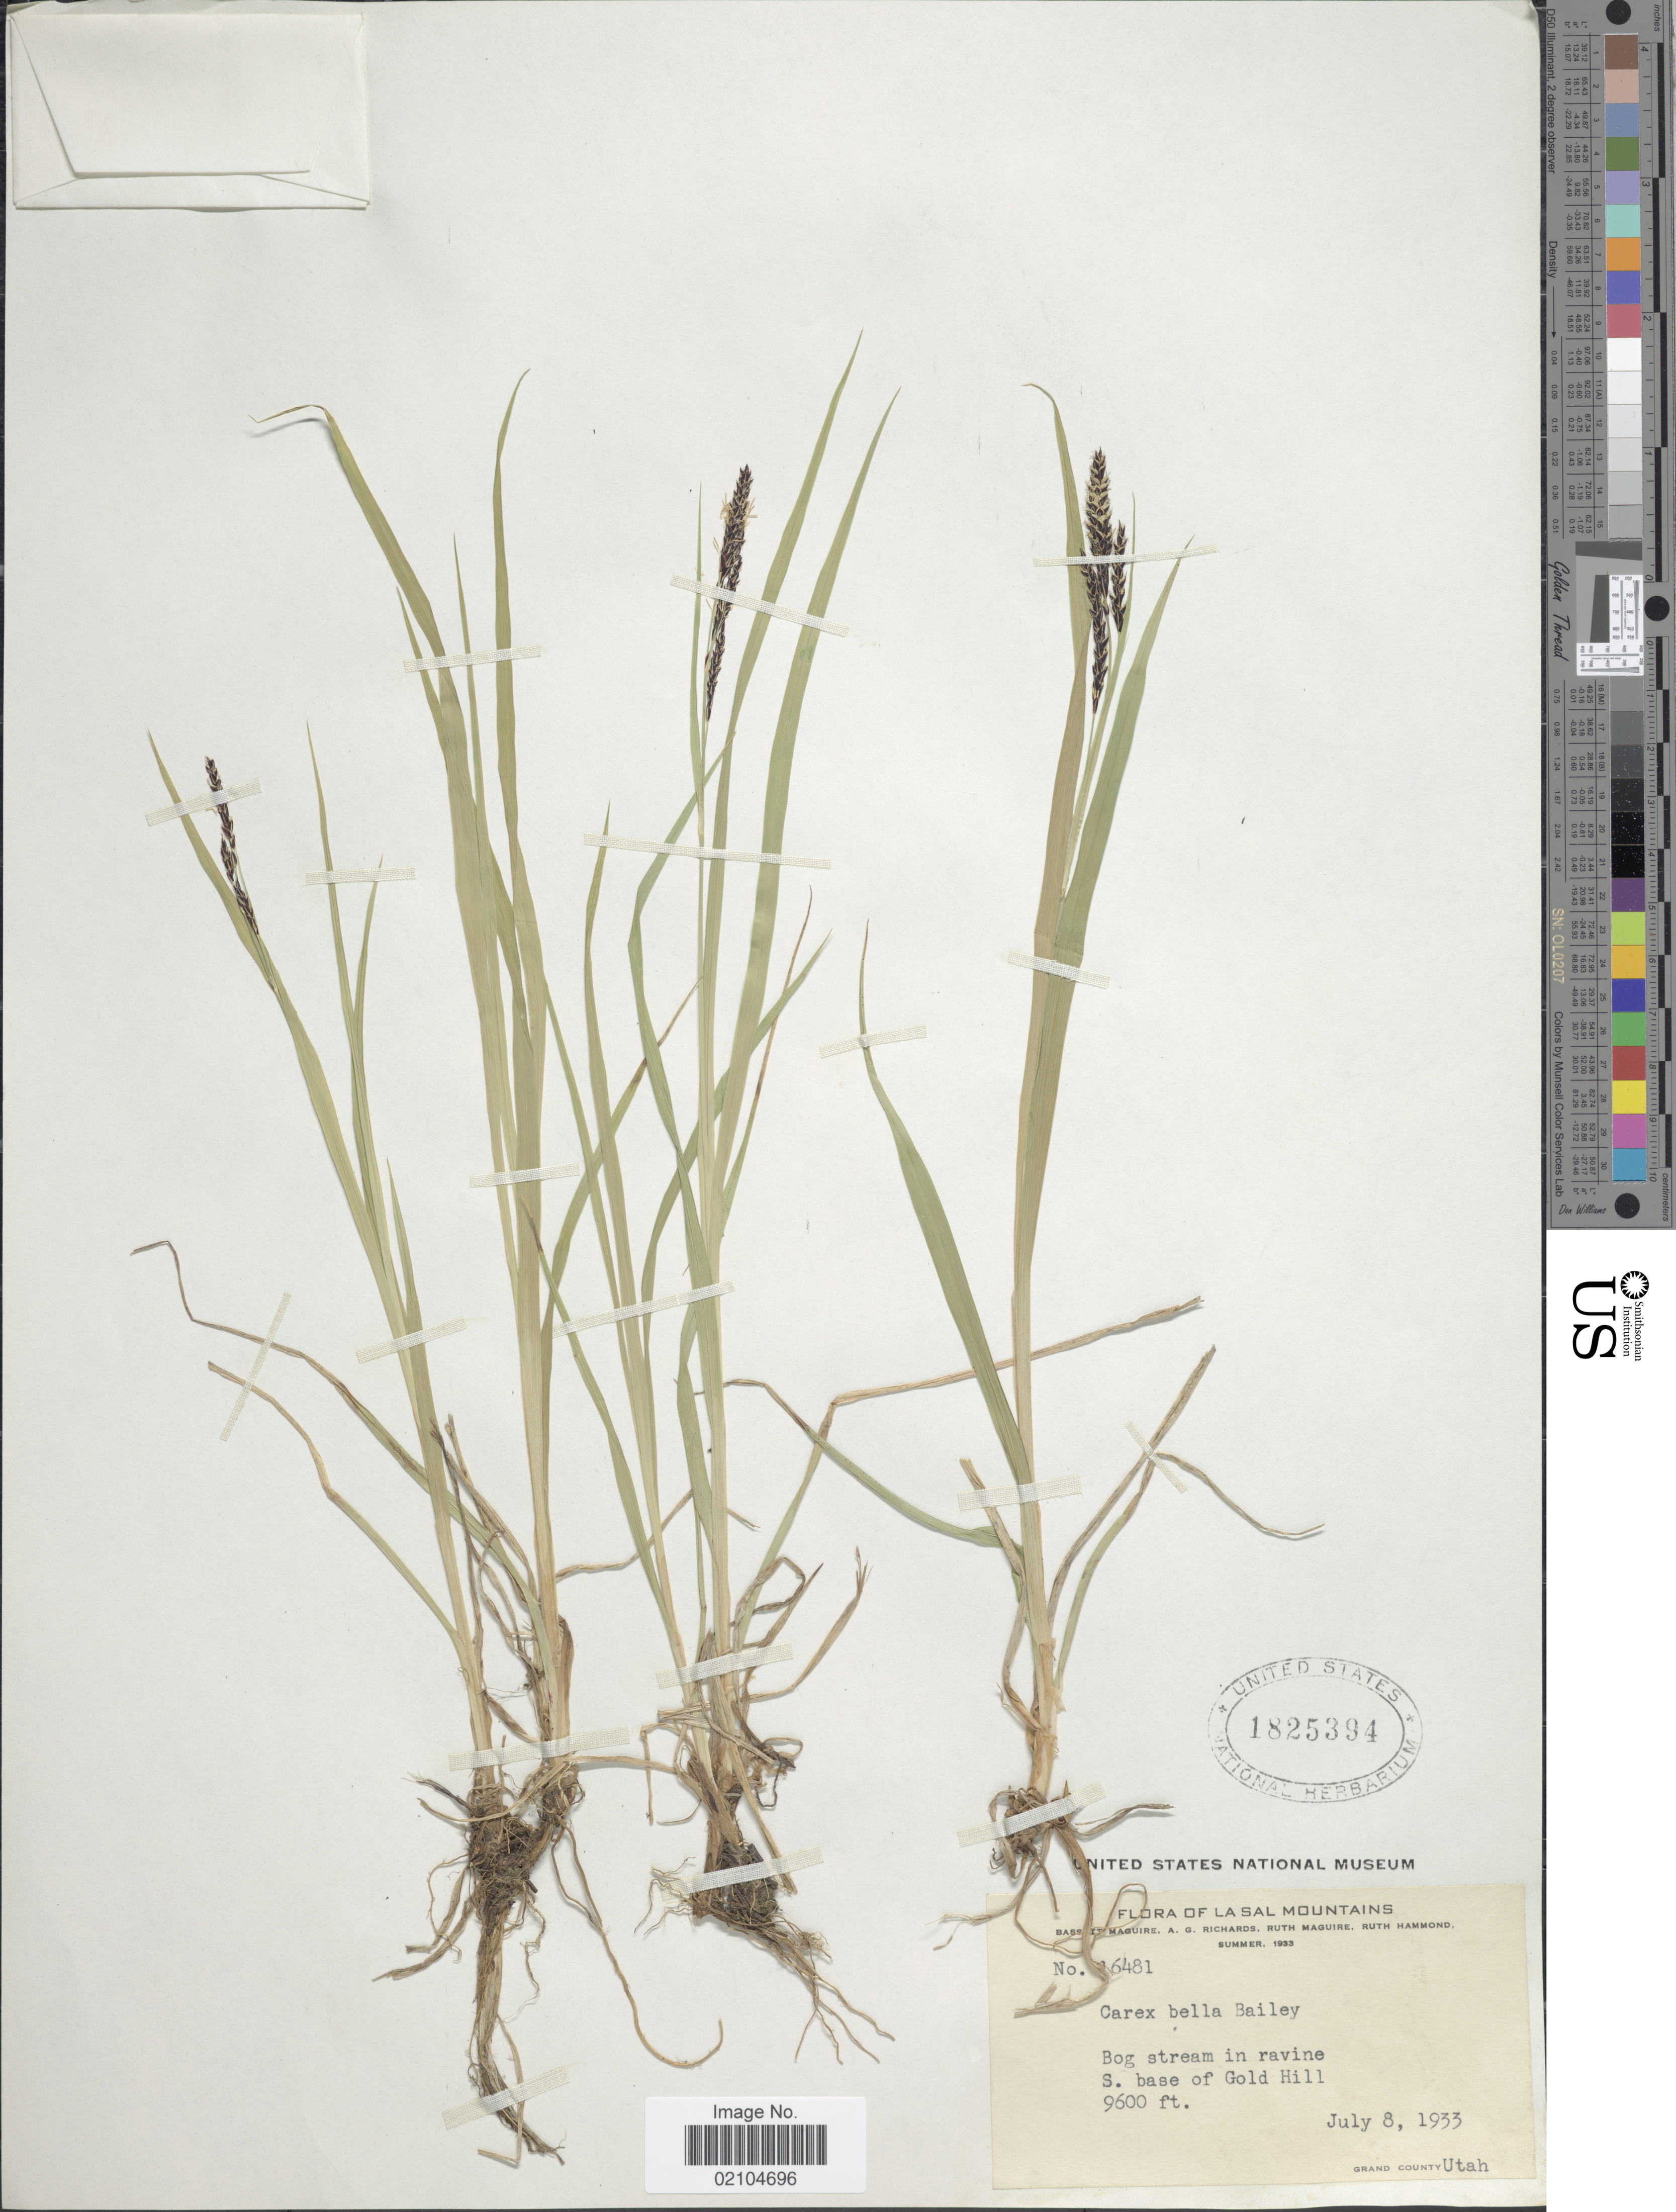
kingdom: Plantae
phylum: Tracheophyta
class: Liliopsida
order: Poales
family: Cyperaceae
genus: Carex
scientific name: Carex bella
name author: L.H. Bailey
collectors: B. Maguire, A. Richards, R. R. Maguire & R. Hammond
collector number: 16481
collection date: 1933-07-08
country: United States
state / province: Utah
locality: La Sal Mountains, Bog stream in ravine S. base of Gold Hill, Grand County Utah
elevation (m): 2926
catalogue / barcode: US 1825394